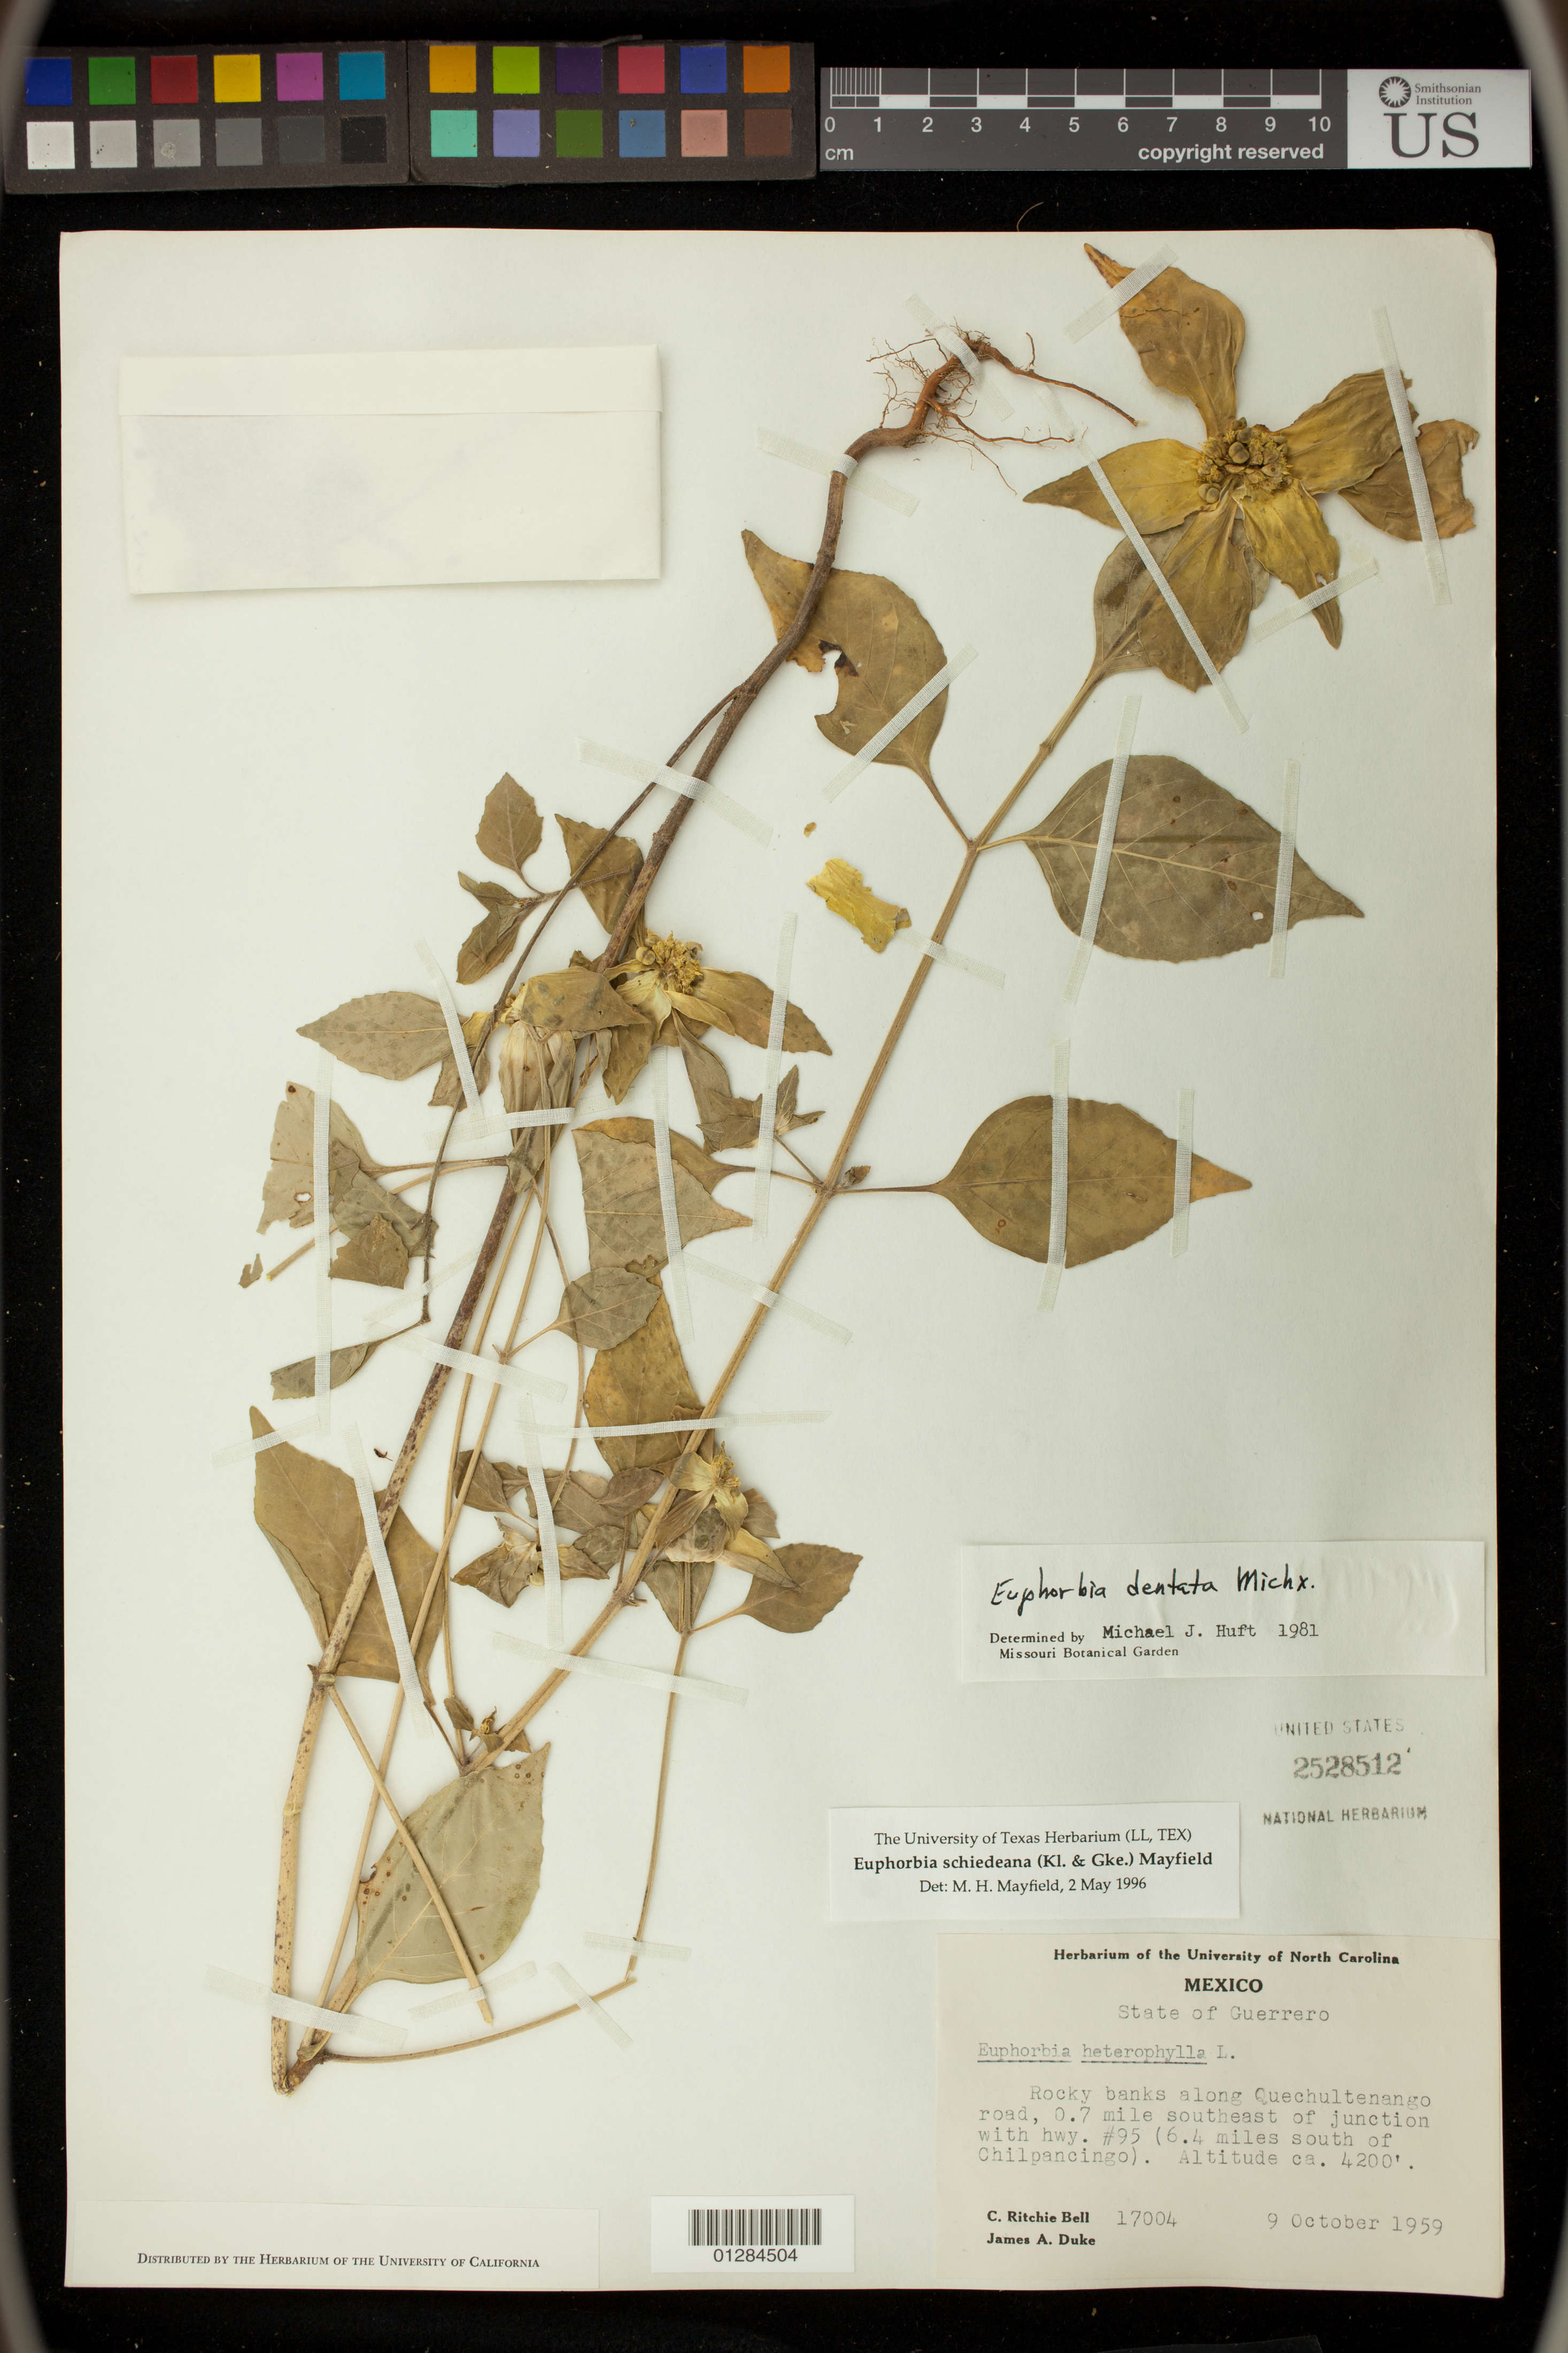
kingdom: Plantae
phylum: Tracheophyta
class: Magnoliopsida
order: Malpighiales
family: Euphorbiaceae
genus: Euphorbia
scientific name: Euphorbia schiedeana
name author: (Klotzsch & Garcke) Mayfield ex C. Nelson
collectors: C. R. Bell & J. A. Duke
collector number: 17004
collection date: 1959-10-09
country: Mexico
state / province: Guerrero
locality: Along Quechultenango road, 0.7 mile southeast of junction with hwy. #95 (6.4 miles south of Chilpancingo)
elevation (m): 1280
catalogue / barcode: US 2528512